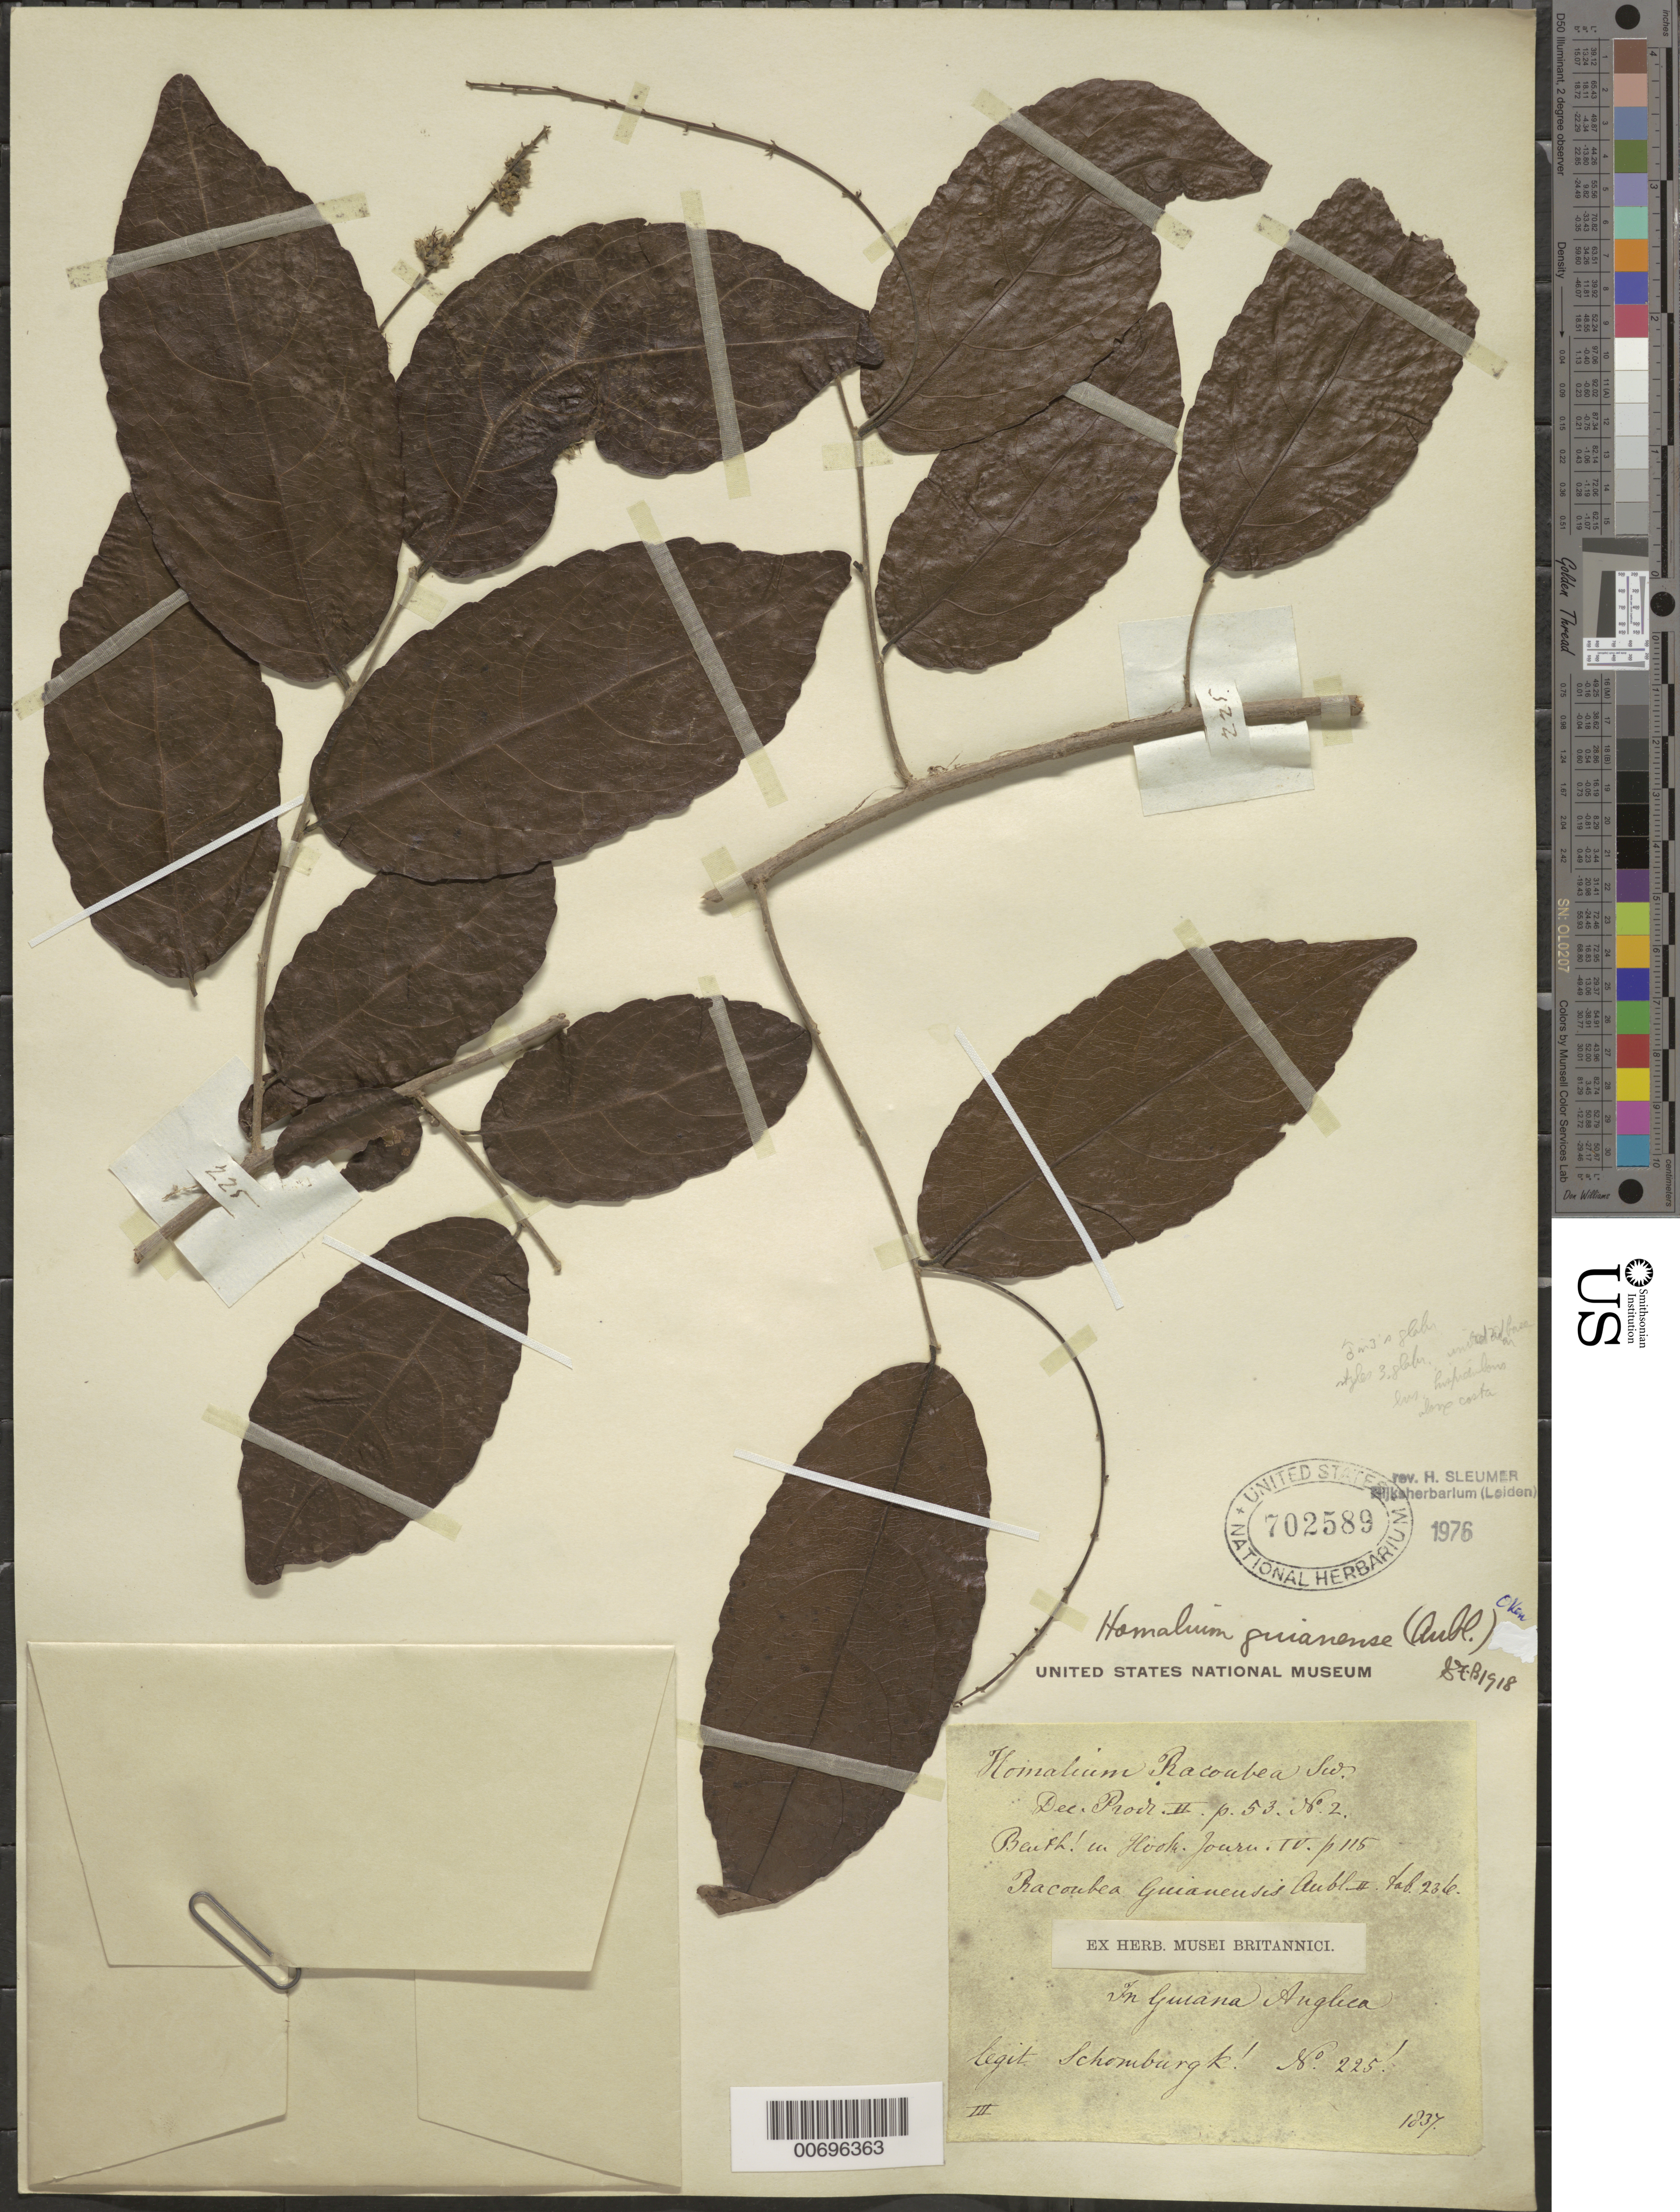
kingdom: Plantae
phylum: Tracheophyta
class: Magnoliopsida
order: Malpighiales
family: Salicaceae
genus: Homalium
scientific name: Homalium guianense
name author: (Aubl.) Oken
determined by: Sleumer, H. O.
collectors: R. H. Schomburgk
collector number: I 225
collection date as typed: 1837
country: Guyana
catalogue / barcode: US 702589